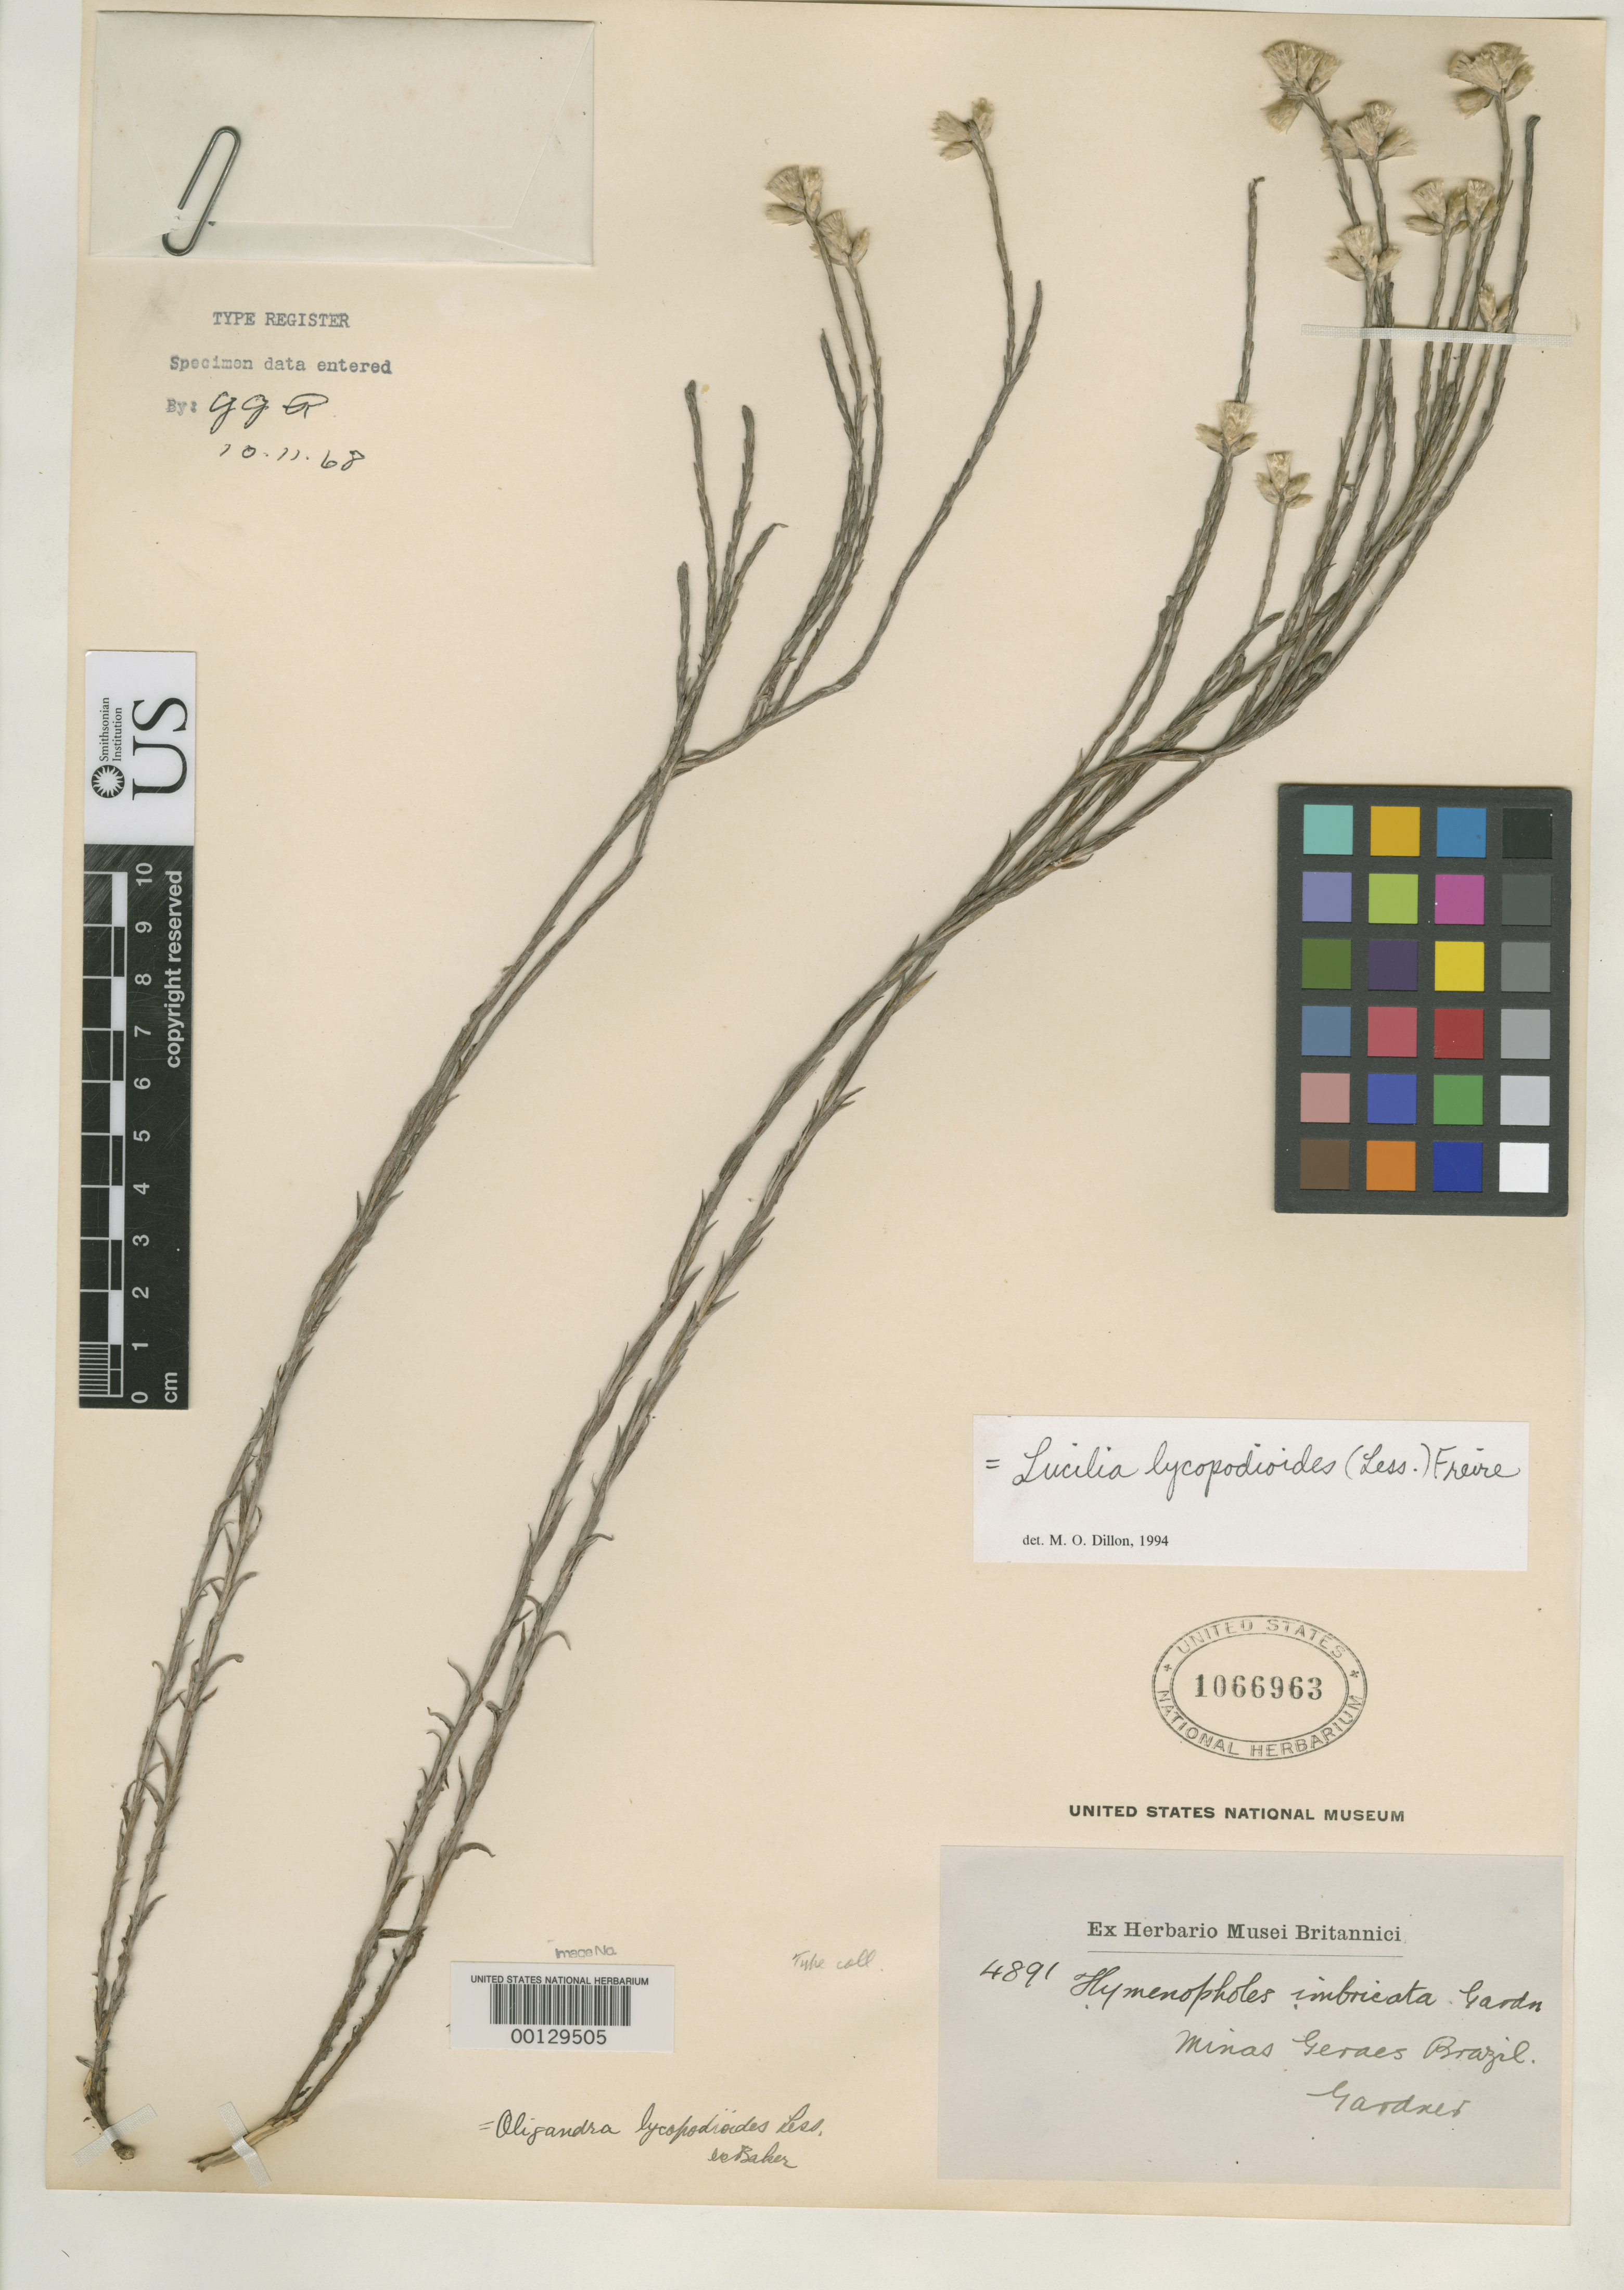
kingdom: Plantae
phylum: Tracheophyta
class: Magnoliopsida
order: Asterales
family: Asteraceae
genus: Hymenopholis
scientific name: Hymenopholis imbricata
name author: Gardner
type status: Isotype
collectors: G. Gardner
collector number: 4891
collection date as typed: Jul 1840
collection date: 1840-07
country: Brazil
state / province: Minas Gerais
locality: Meridanha.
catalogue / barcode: US 1066963